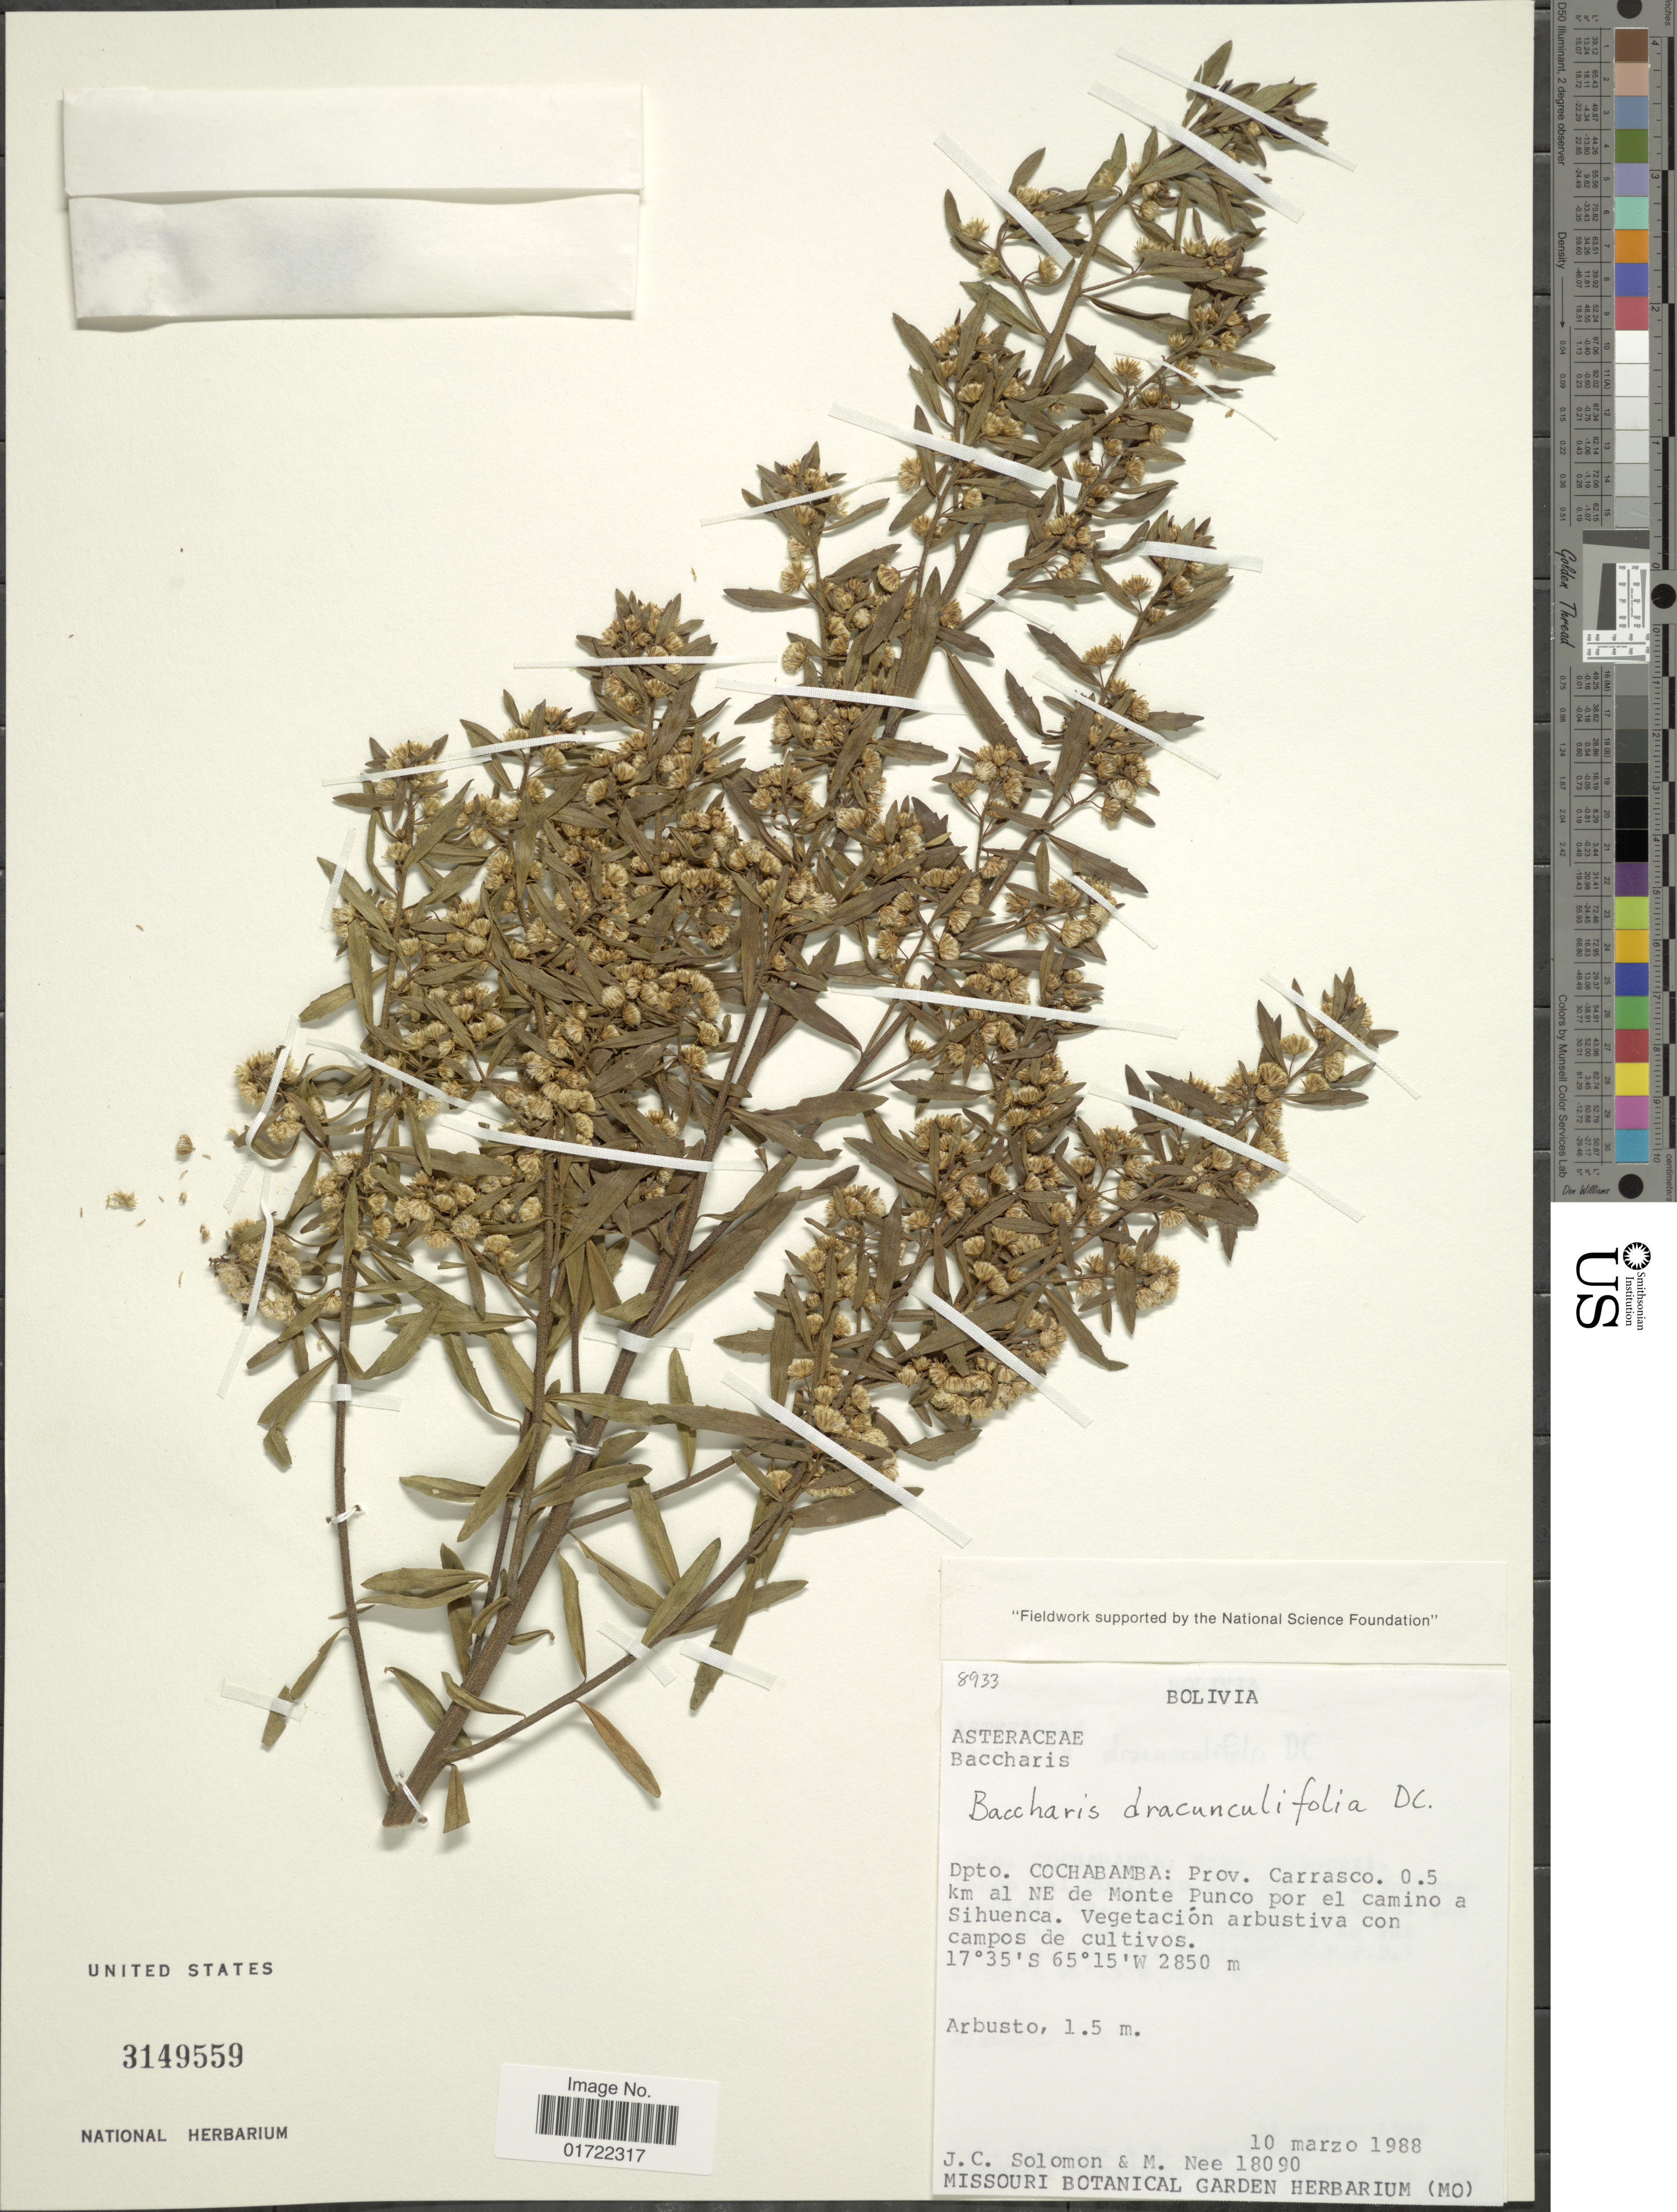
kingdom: Plantae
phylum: Tracheophyta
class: Magnoliopsida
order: Asterales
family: Asteraceae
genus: Baccharis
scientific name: Baccharis dracunculifolia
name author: DC.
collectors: J. C. Solomon & M. Nee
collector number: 18090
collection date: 1988-03-10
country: Bolivia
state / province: Cochabamba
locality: Prov. Carrasco, 0.5 km al NE de Monte Punco por el camino a Sihuenca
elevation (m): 2850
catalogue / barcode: US 3149559